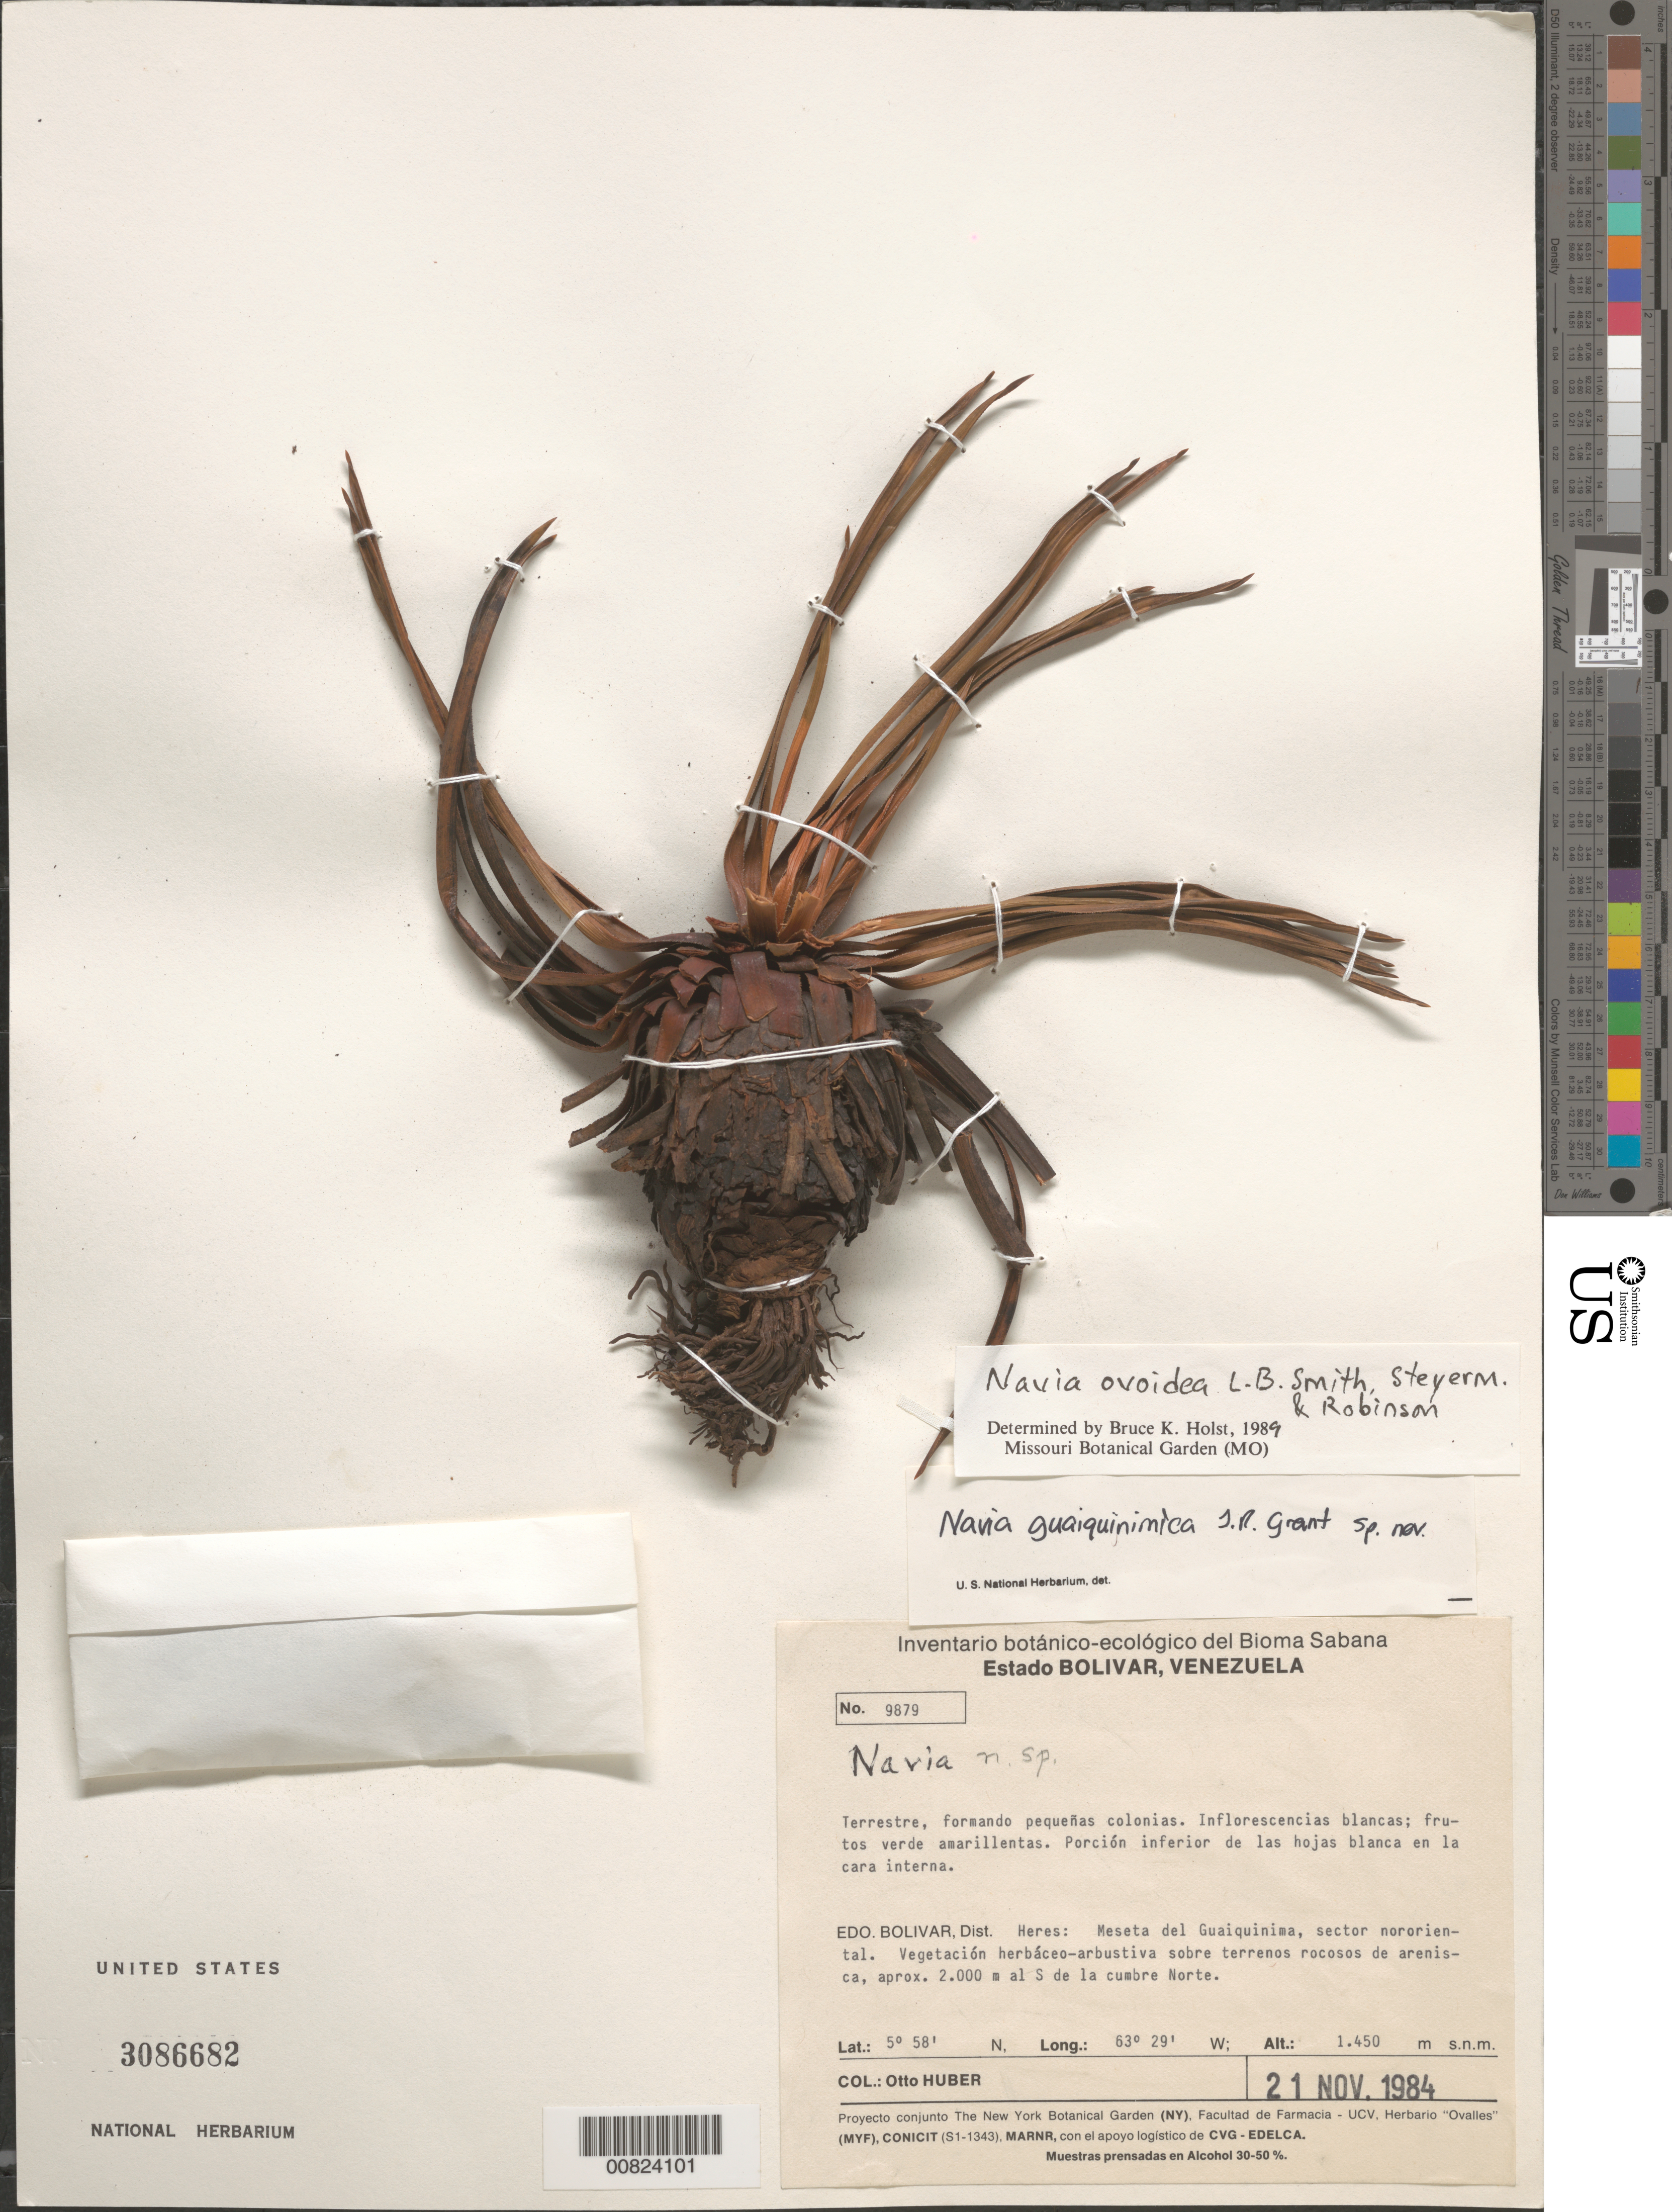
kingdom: Plantae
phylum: Tracheophyta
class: Liliopsida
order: Poales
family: Bromeliaceae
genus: Navia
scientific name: Navia ovoidea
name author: L.B. Sm. in Steyerm.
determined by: Holst, Bruce K.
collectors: O. Huber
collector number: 9879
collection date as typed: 21-Nov-84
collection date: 1984-11-21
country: Venezuela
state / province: Bolívar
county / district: Heres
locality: Meseta del Guaiquinima, sector nororiental, aprox. 2000 m al S de la cumbre Norte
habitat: Vegetación herbáceo-arbustiva sobre terrenos rocosos de arenisca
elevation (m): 1450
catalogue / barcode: US 3086682